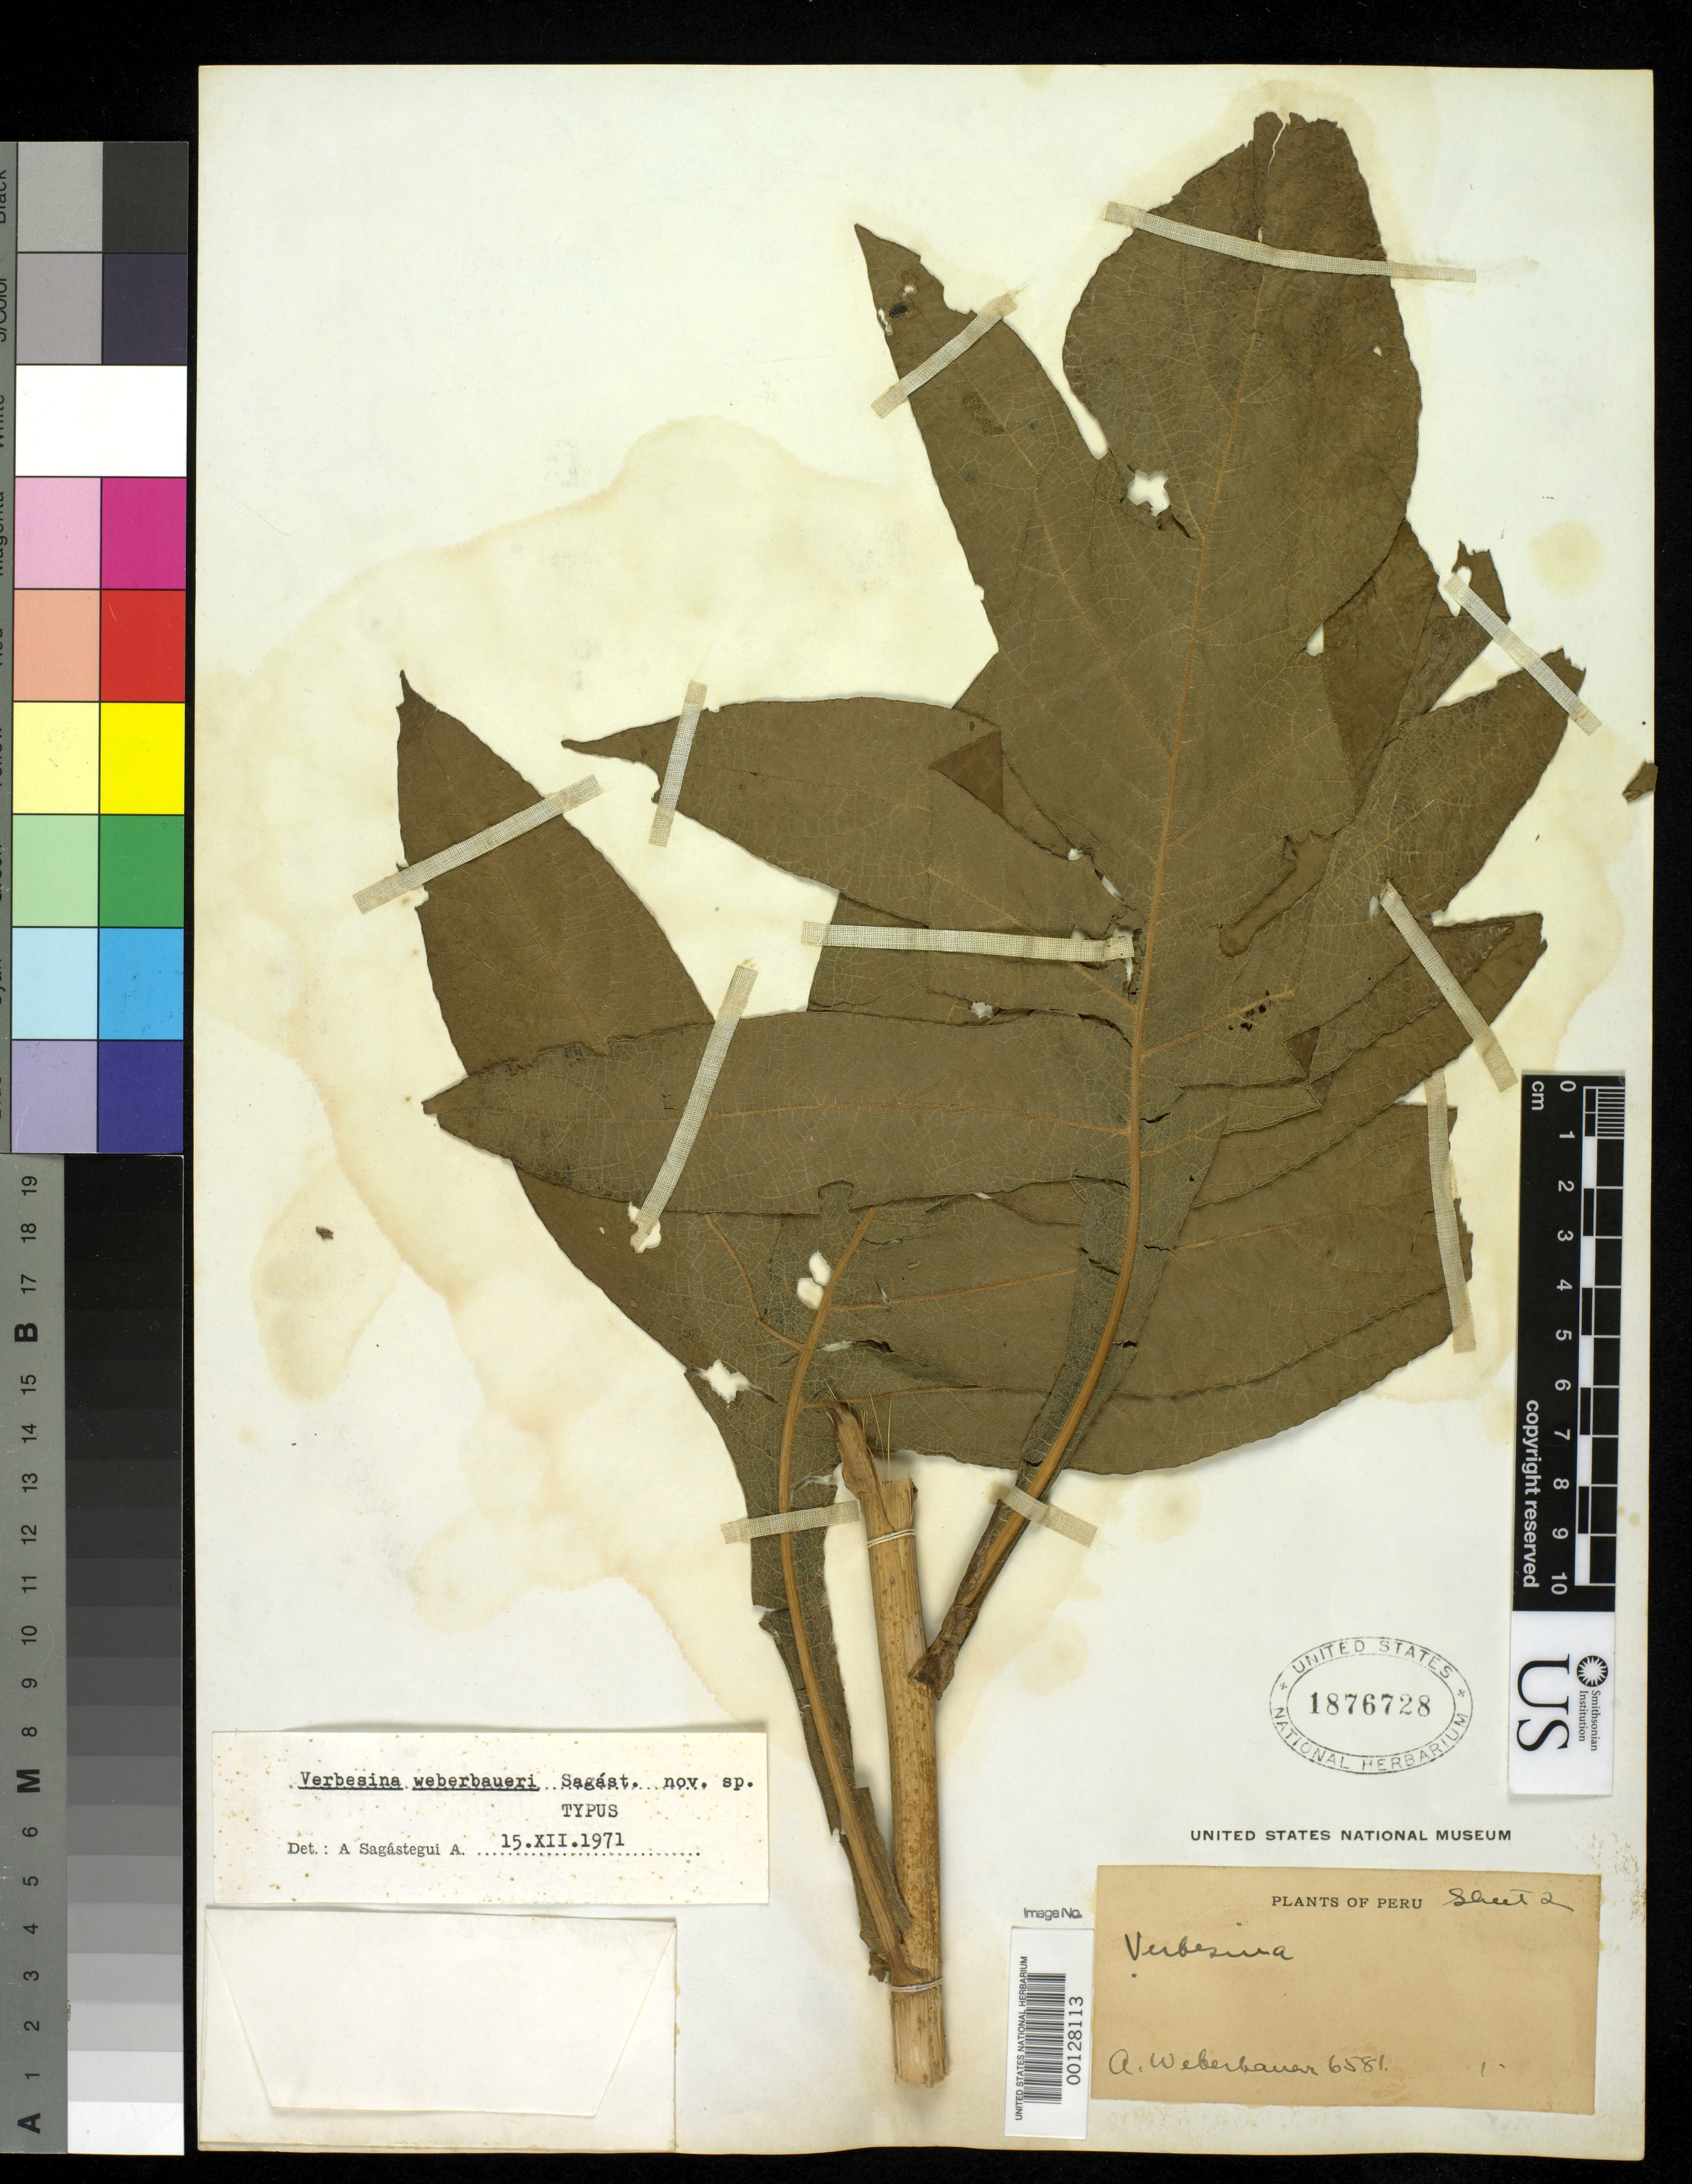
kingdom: Plantae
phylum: Tracheophyta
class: Magnoliopsida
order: Asterales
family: Asteraceae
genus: Verbesina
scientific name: Verbesina weberbaueri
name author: Sagást.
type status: Holotype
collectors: A. Weberbauer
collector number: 6581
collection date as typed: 1909 to -- --- 1919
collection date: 1909/1919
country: Peru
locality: Río San Bernado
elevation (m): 1900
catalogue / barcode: US 1876728